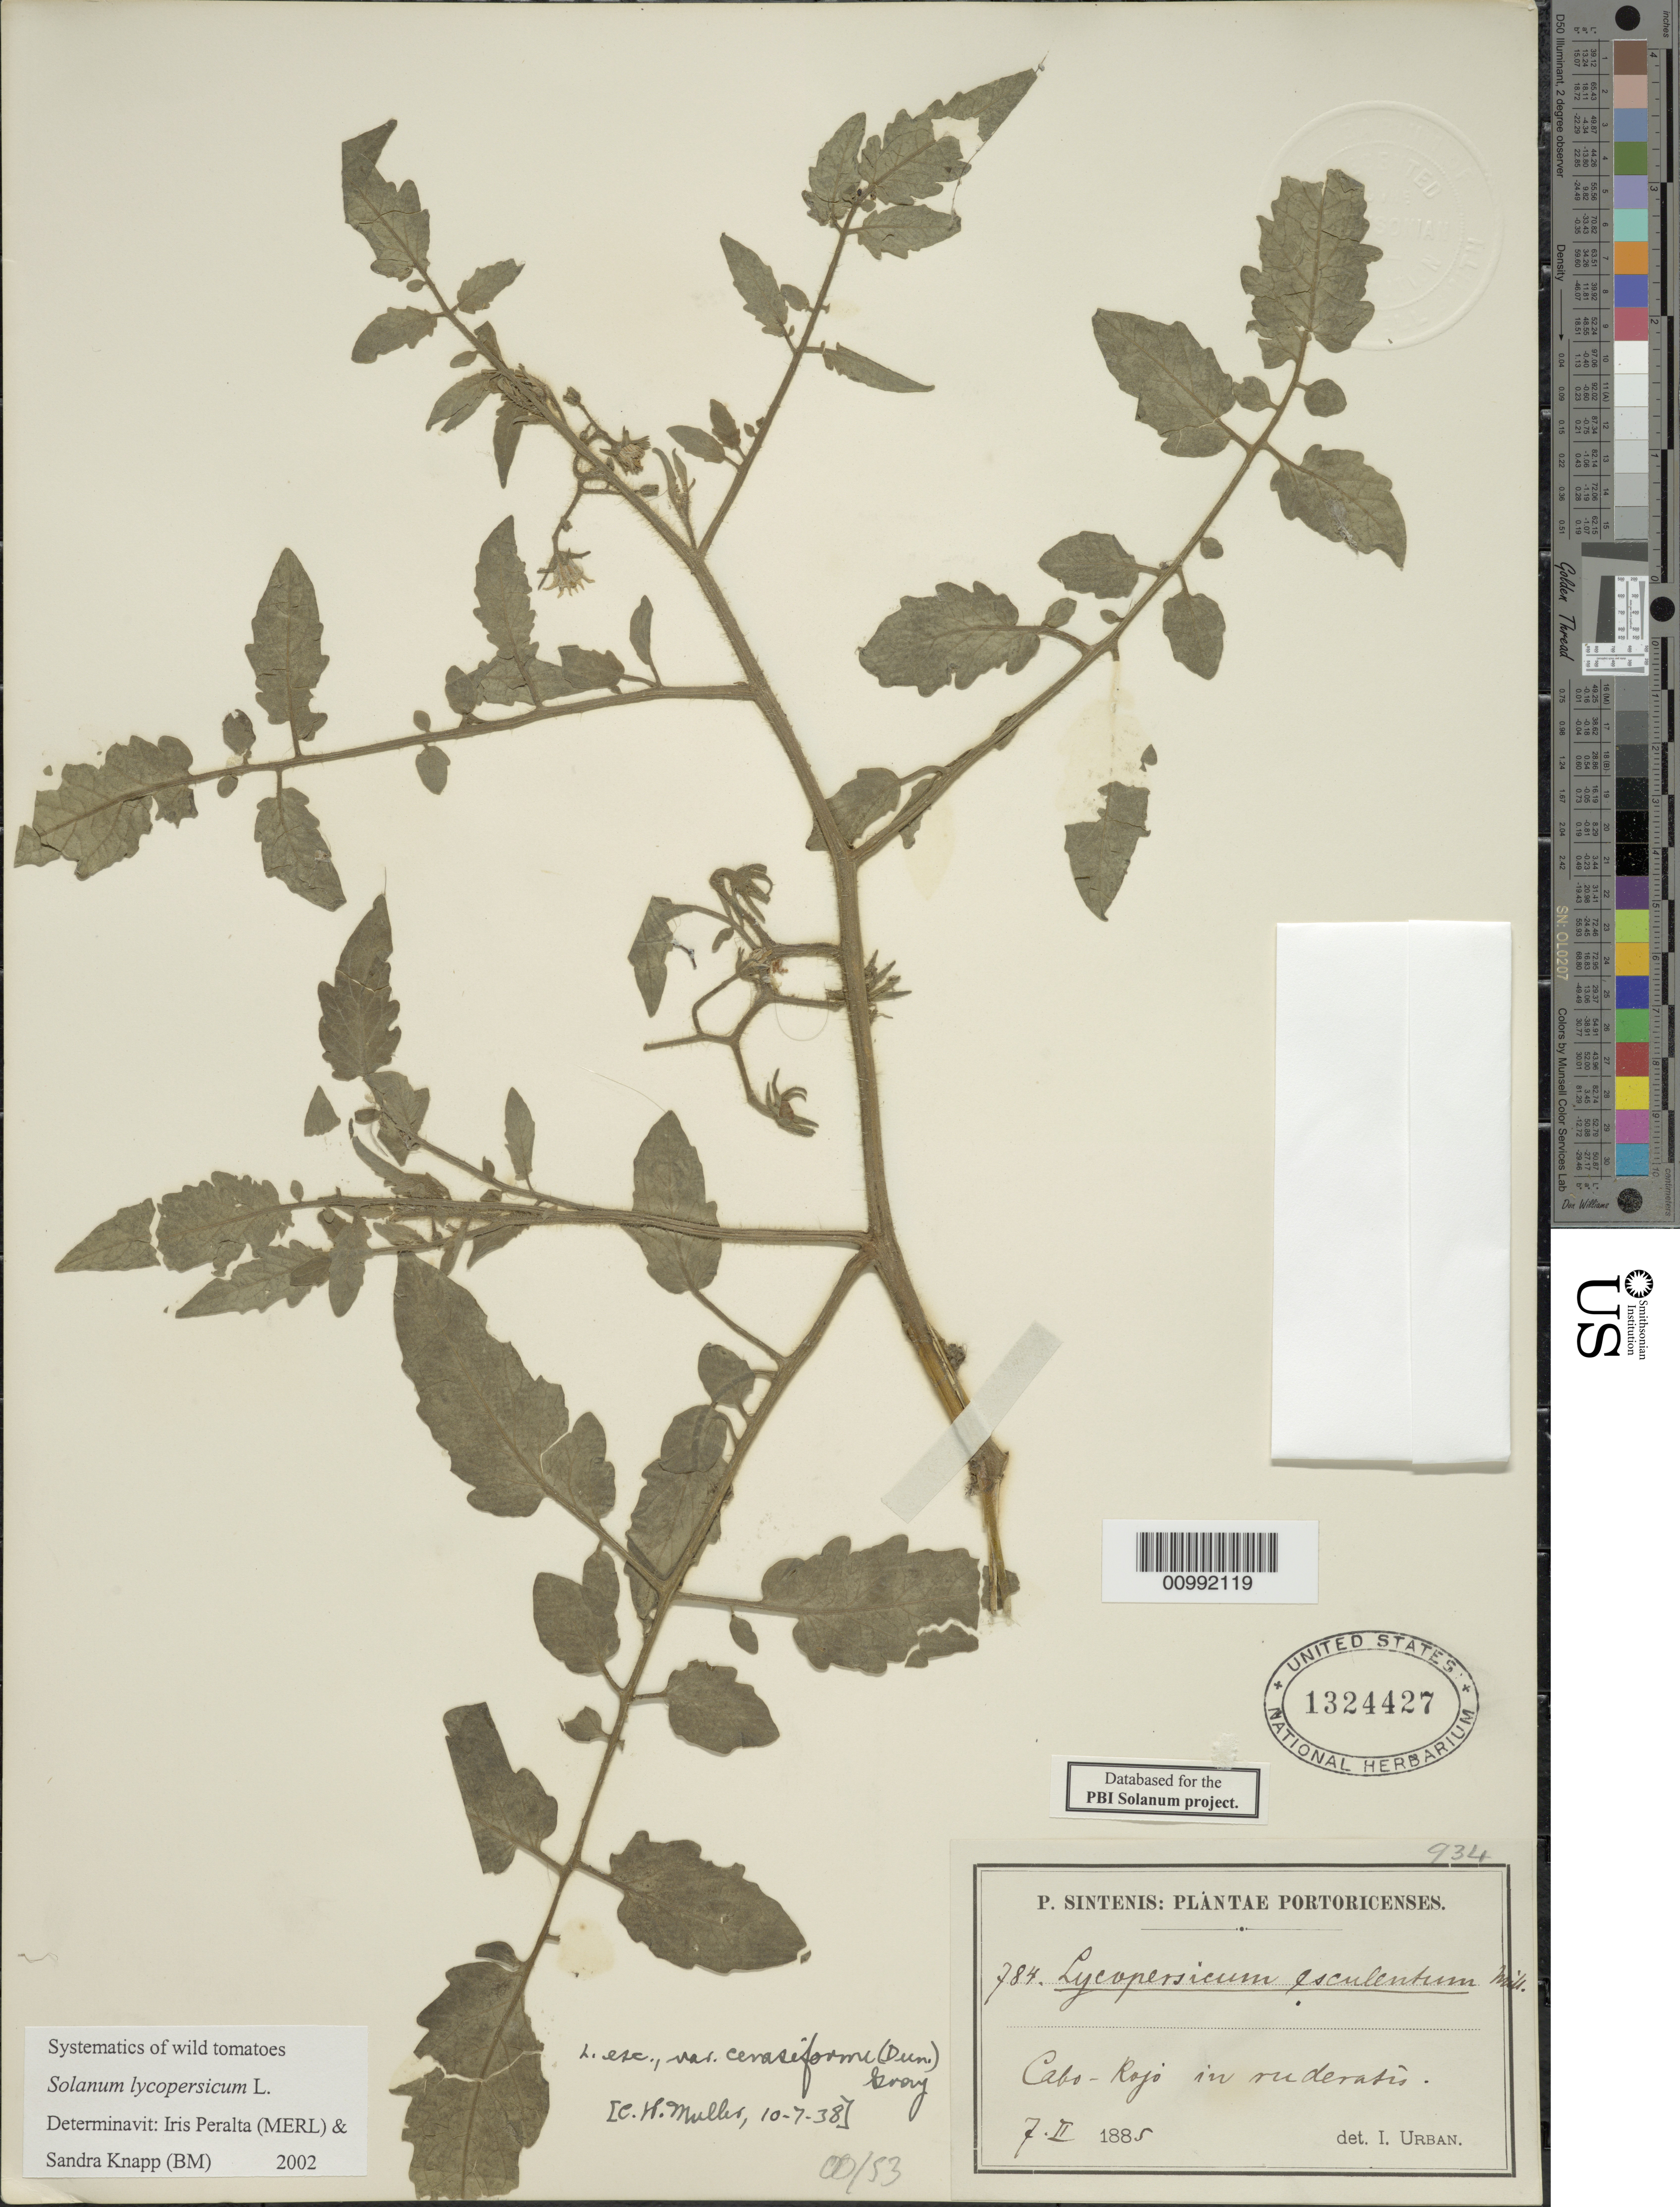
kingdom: Plantae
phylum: Tracheophyta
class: Magnoliopsida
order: Solanales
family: Solanaceae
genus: Solanum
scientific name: Solanum lycopersicum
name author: L.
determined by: Peralta, Iris E.; Knapp, S. D.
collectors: P. Sintenis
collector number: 784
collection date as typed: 7 Feb 1885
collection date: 1885-02-07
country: Puerto Rico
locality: Cabo-Rojo in ruderalis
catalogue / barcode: US 1324427